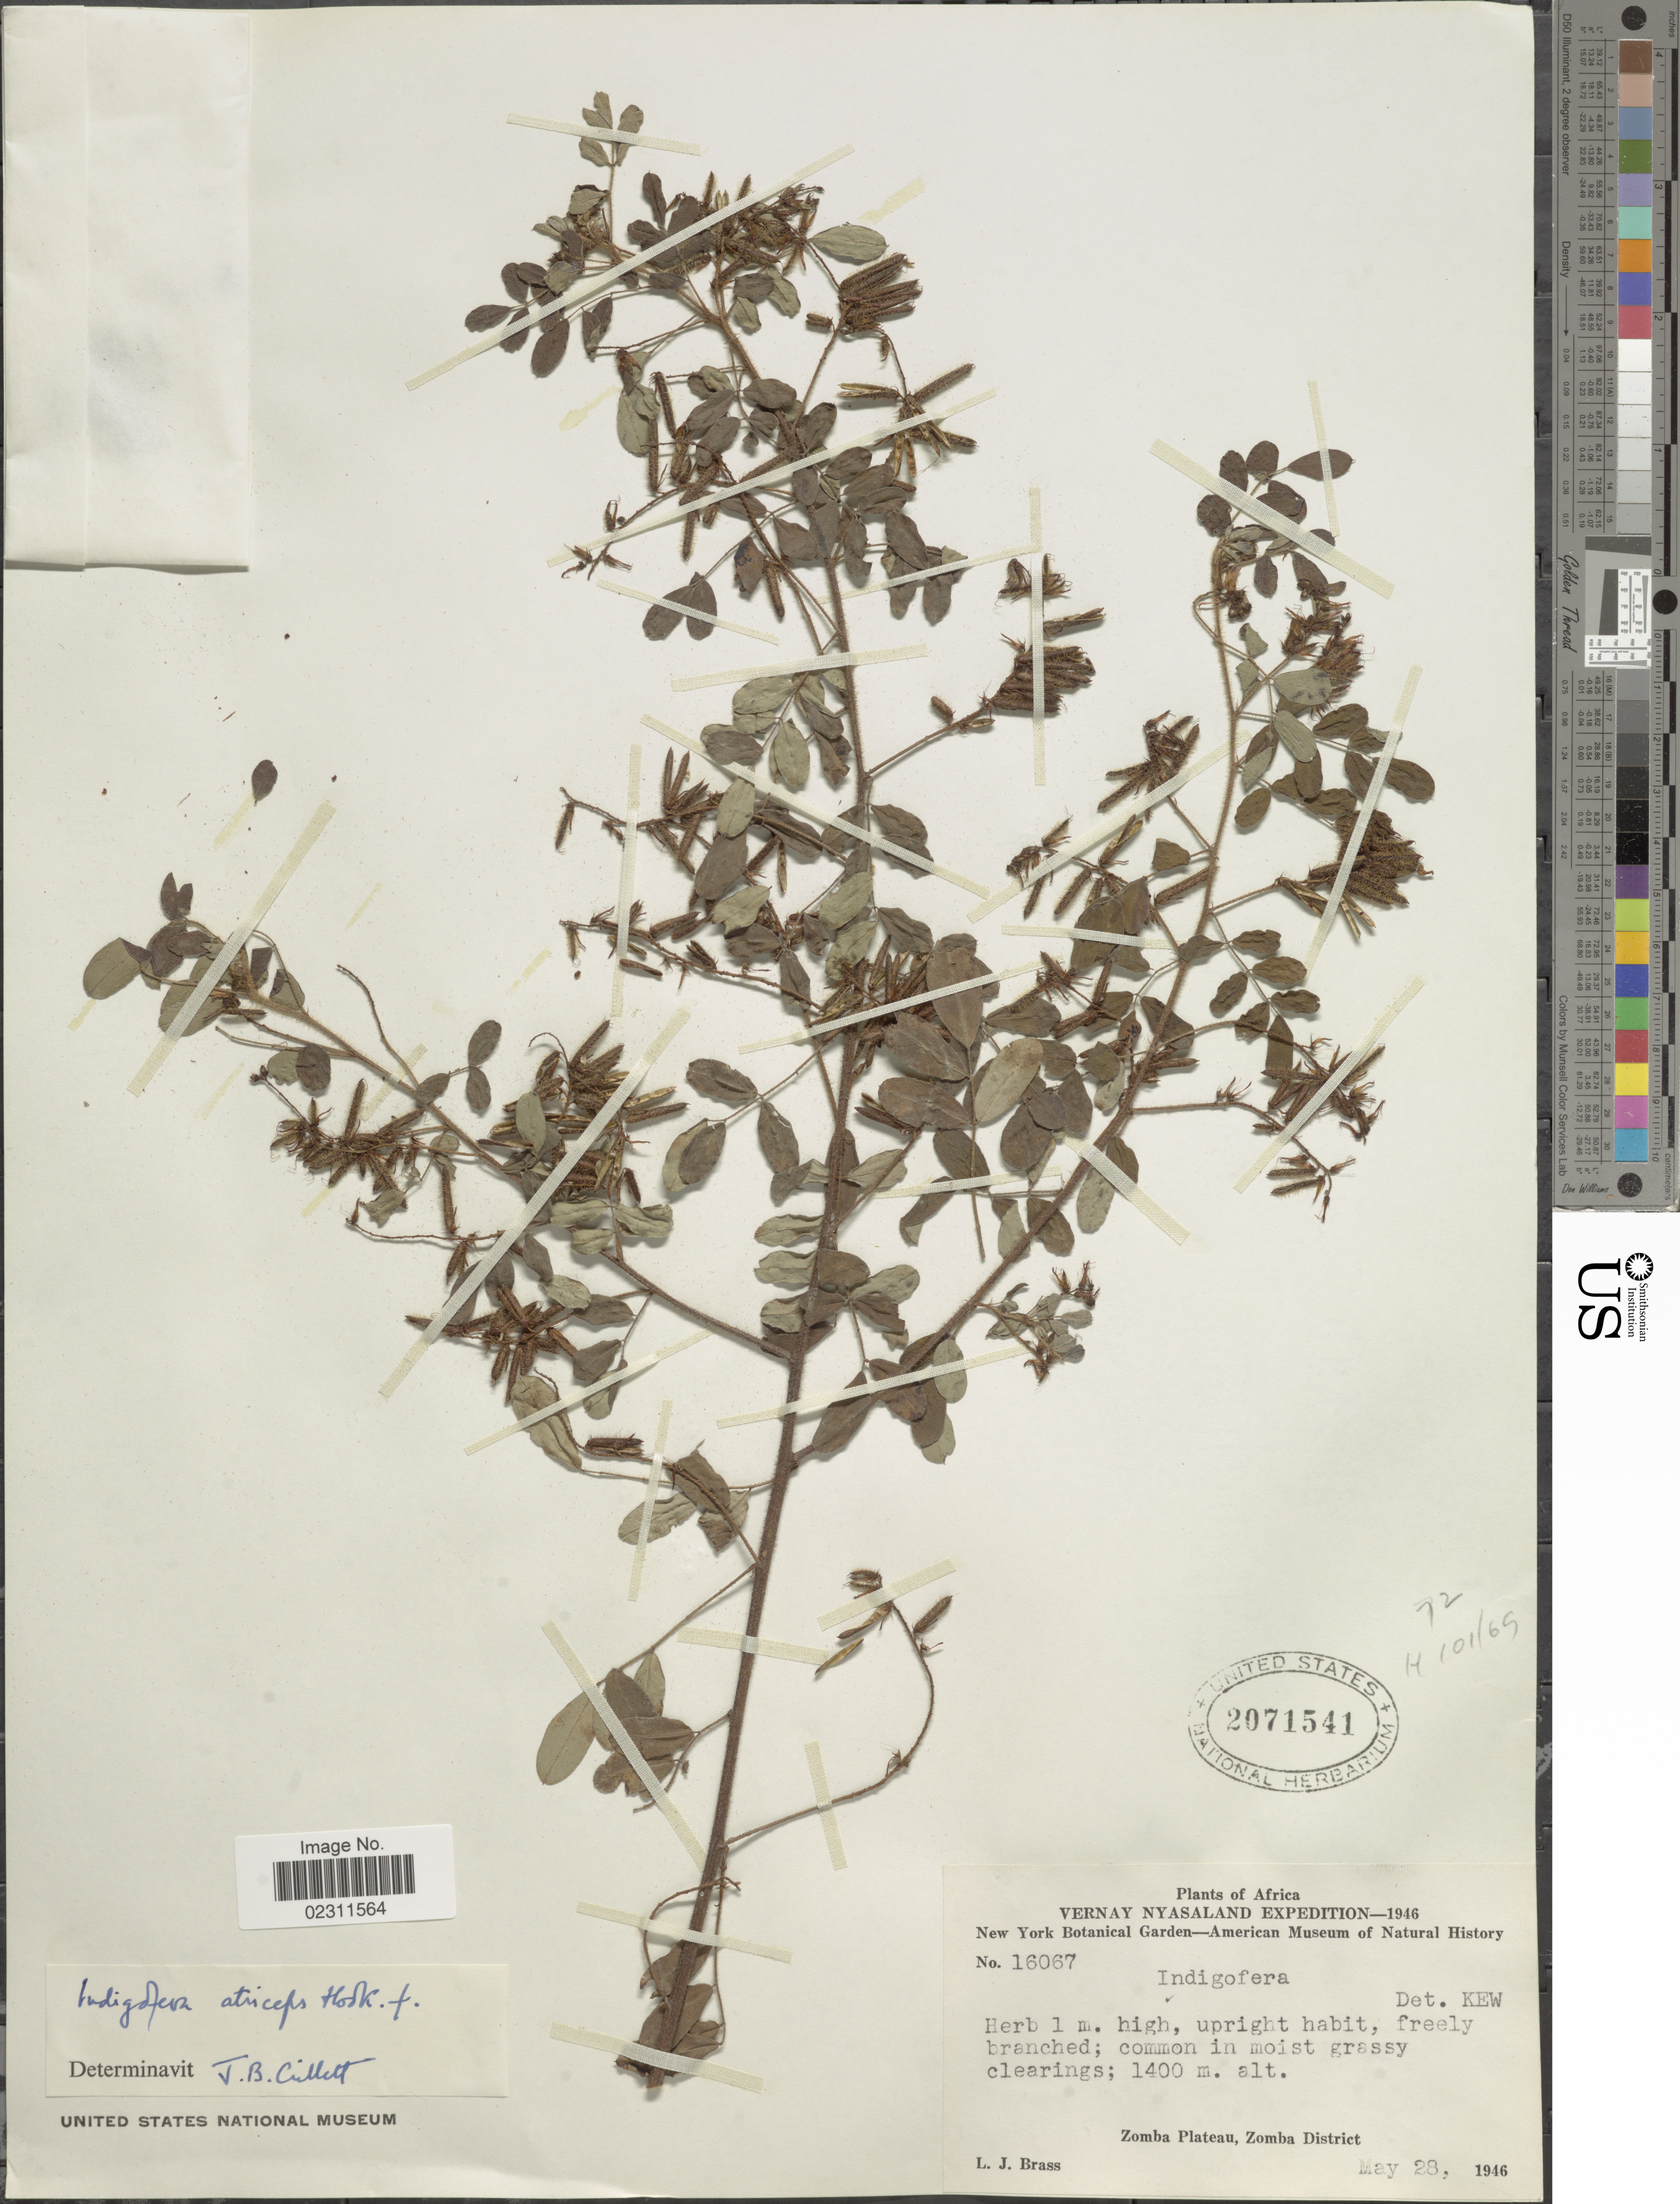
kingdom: Plantae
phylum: Tracheophyta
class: Magnoliopsida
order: Fabales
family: Fabaceae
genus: Indigofera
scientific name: Indigofera atriceps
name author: Hook. f.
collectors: L. J. Brass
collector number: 16067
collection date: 1946-05-28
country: Malawi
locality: Vernay Nyasaland, Zomba Plateau, Zomba District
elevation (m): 1400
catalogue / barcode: US 2071541